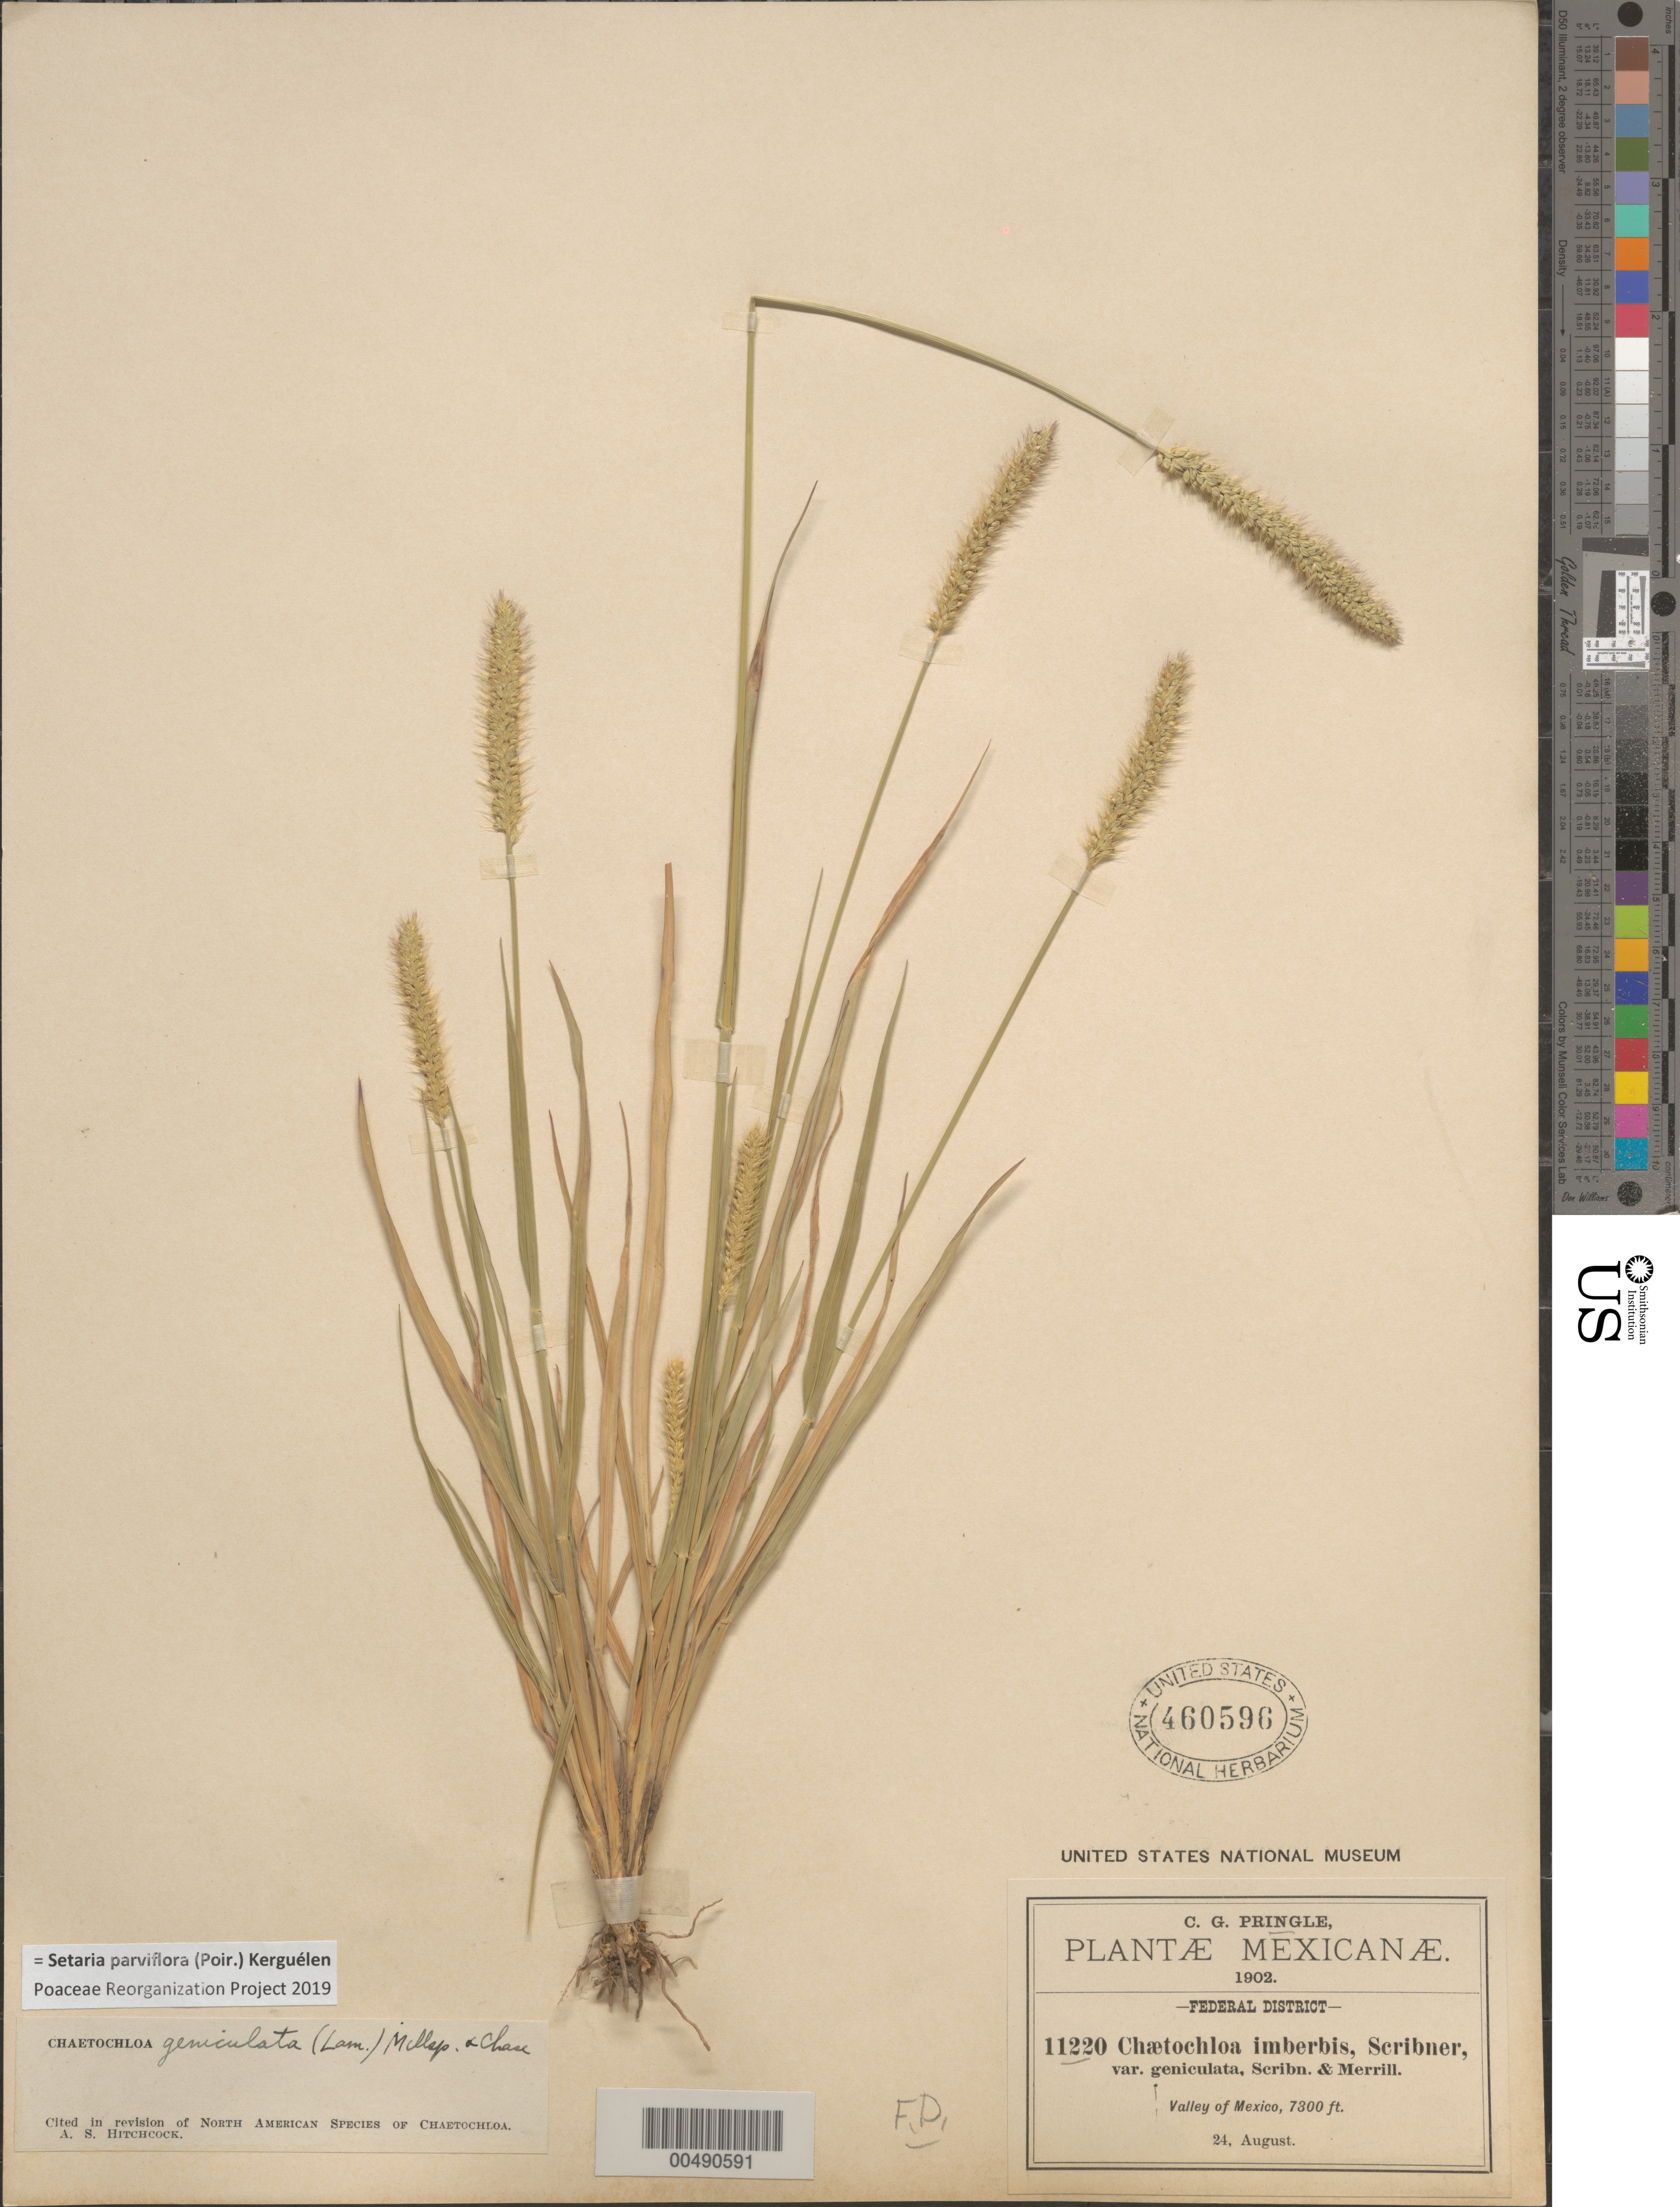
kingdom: Plantae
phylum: Tracheophyta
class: Liliopsida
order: Poales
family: Poaceae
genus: Setaria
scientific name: Setaria parviflora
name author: (Poir.) Kerguélen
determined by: Poaceae Reorganization Project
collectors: C. G. Pringle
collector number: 11220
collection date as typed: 24 Aug 1902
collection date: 1902-08-24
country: Mexico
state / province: Distrito Federal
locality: Valley of Mexico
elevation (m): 2225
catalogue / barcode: US 460596